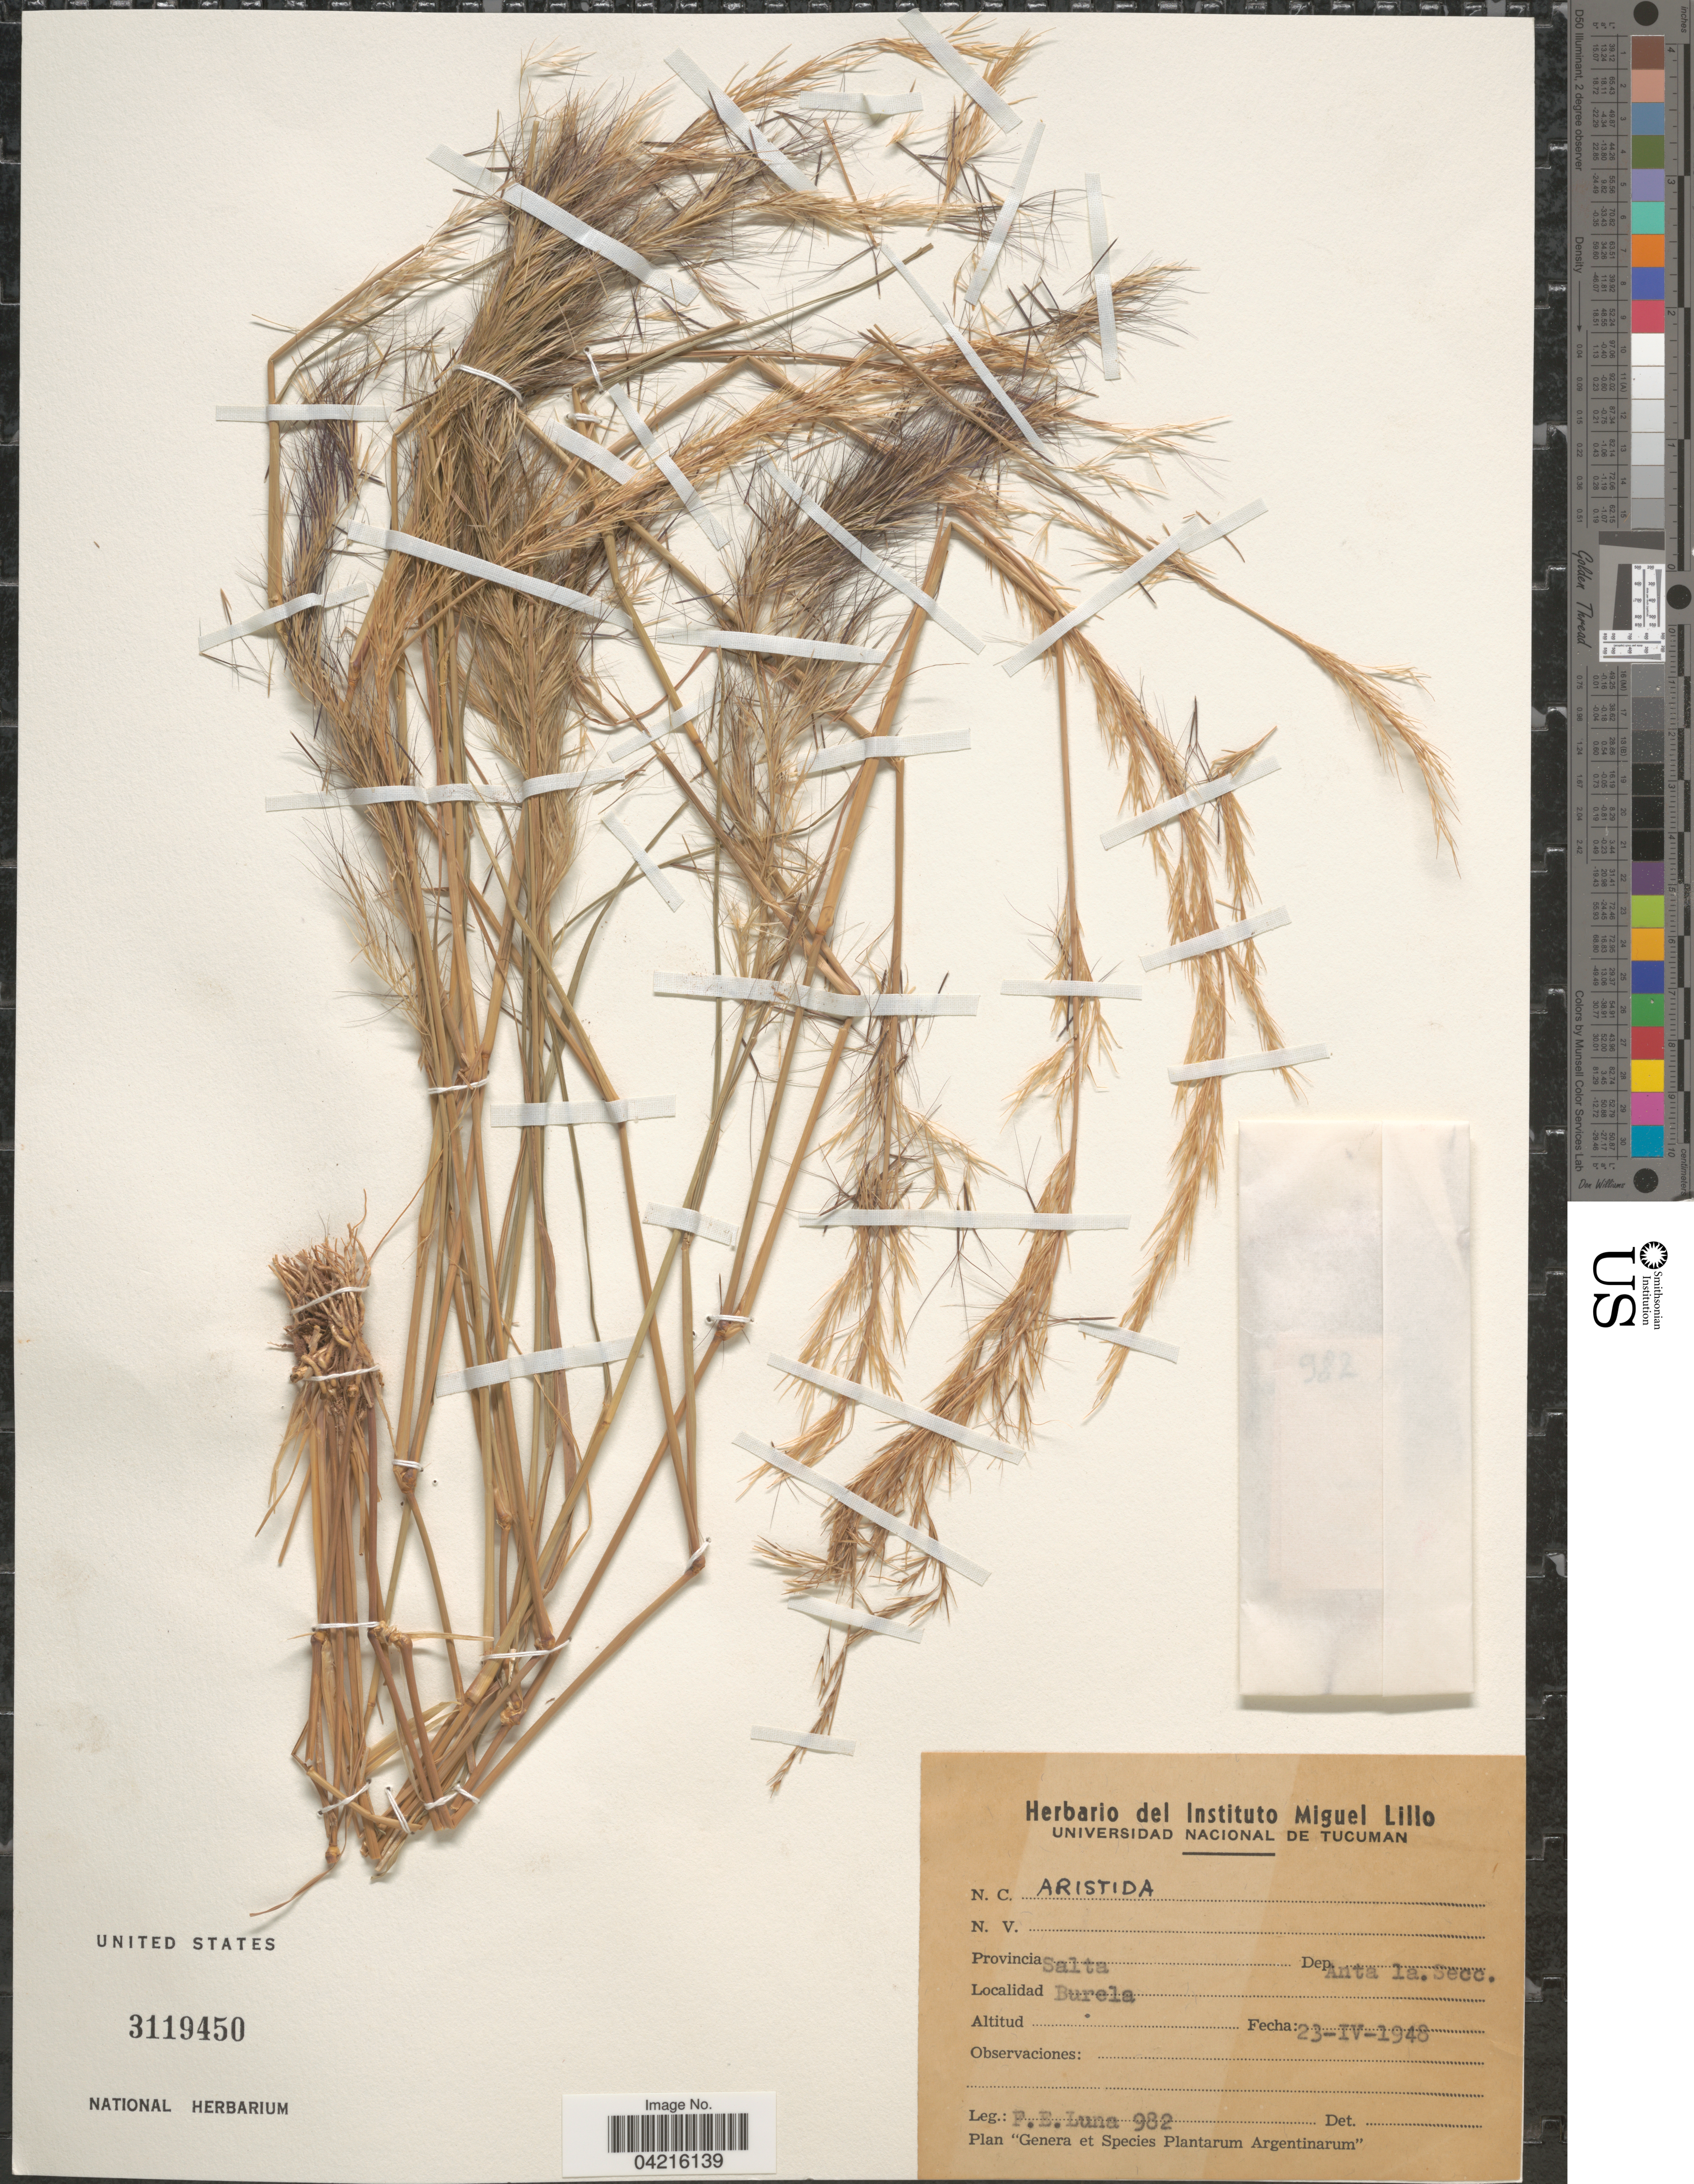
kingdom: Plantae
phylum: Tracheophyta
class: Liliopsida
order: Poales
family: Poaceae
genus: Aristida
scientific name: Aristida sp.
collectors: F. E. Luna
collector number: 982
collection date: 1948-04-23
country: Argentina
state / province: Salta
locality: Dep. Anta 1a. Secc. Burela.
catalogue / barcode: US 3119450